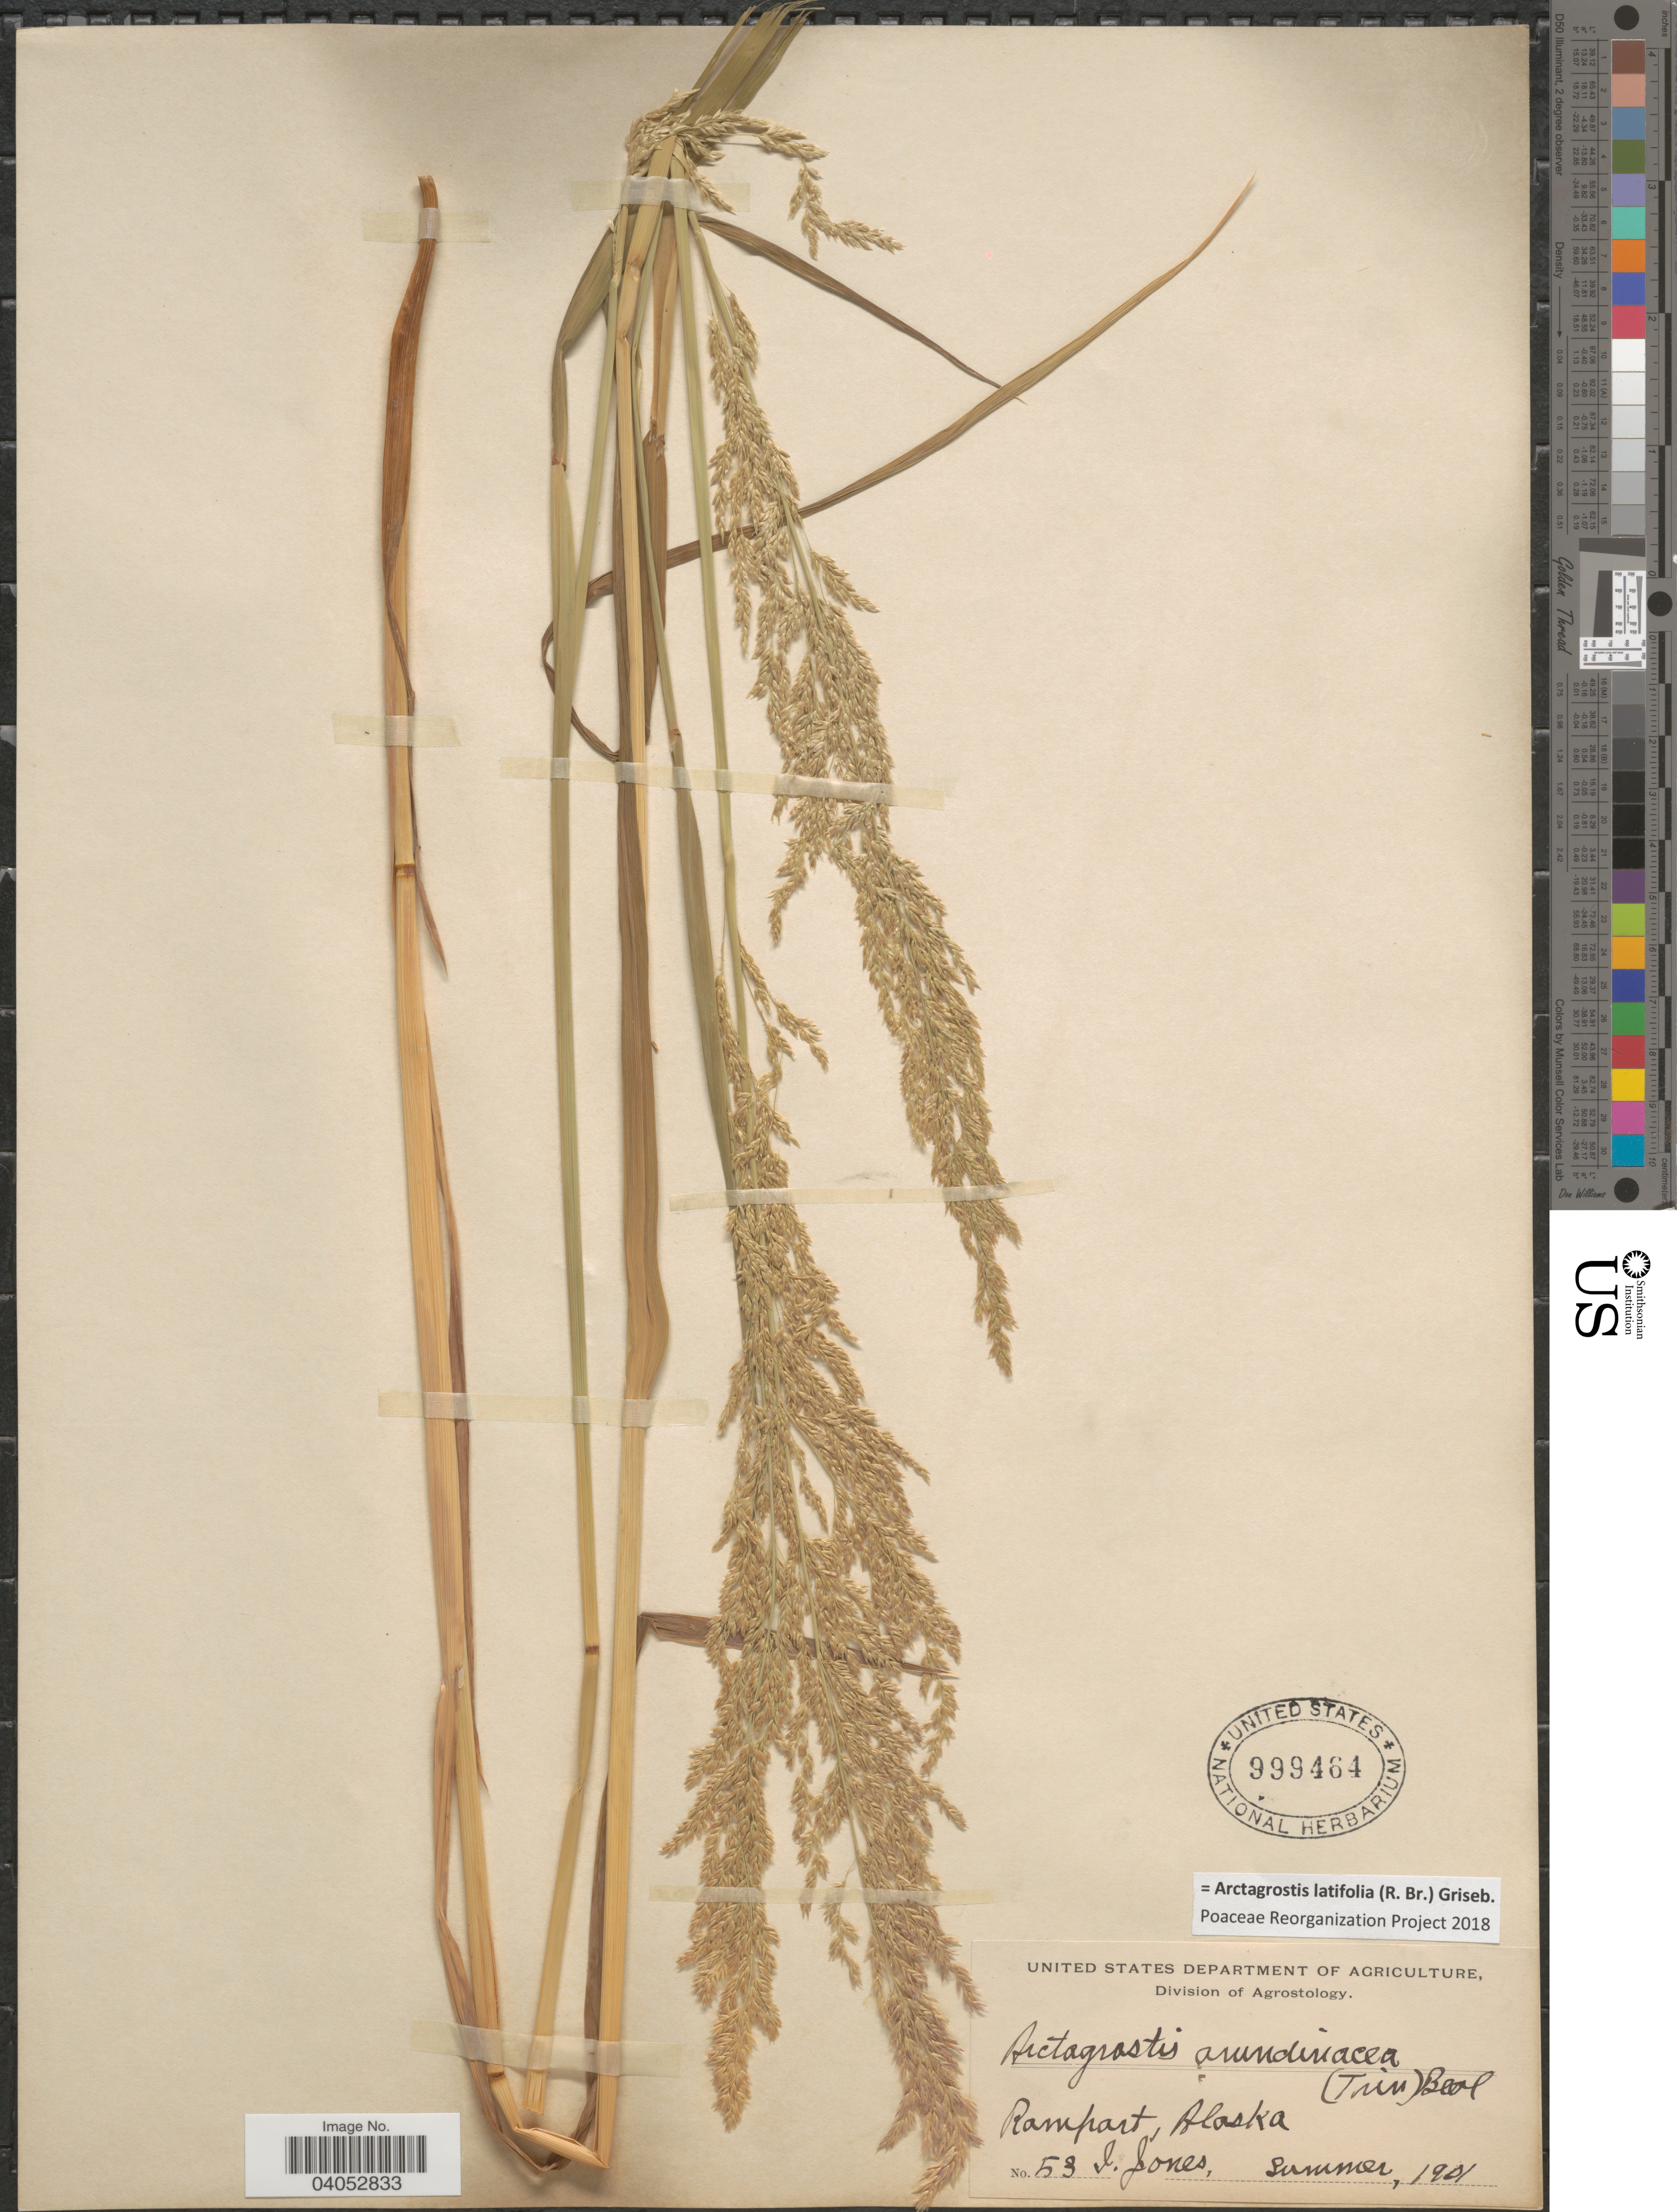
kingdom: Plantae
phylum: Tracheophyta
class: Liliopsida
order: Poales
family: Poaceae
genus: Arctagrostis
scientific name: Arctagrostis latifolia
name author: (R. Br.) Griseb.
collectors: I. Jones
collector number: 53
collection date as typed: Summer, 1901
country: United States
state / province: Alaska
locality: Rampart.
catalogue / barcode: US 999464